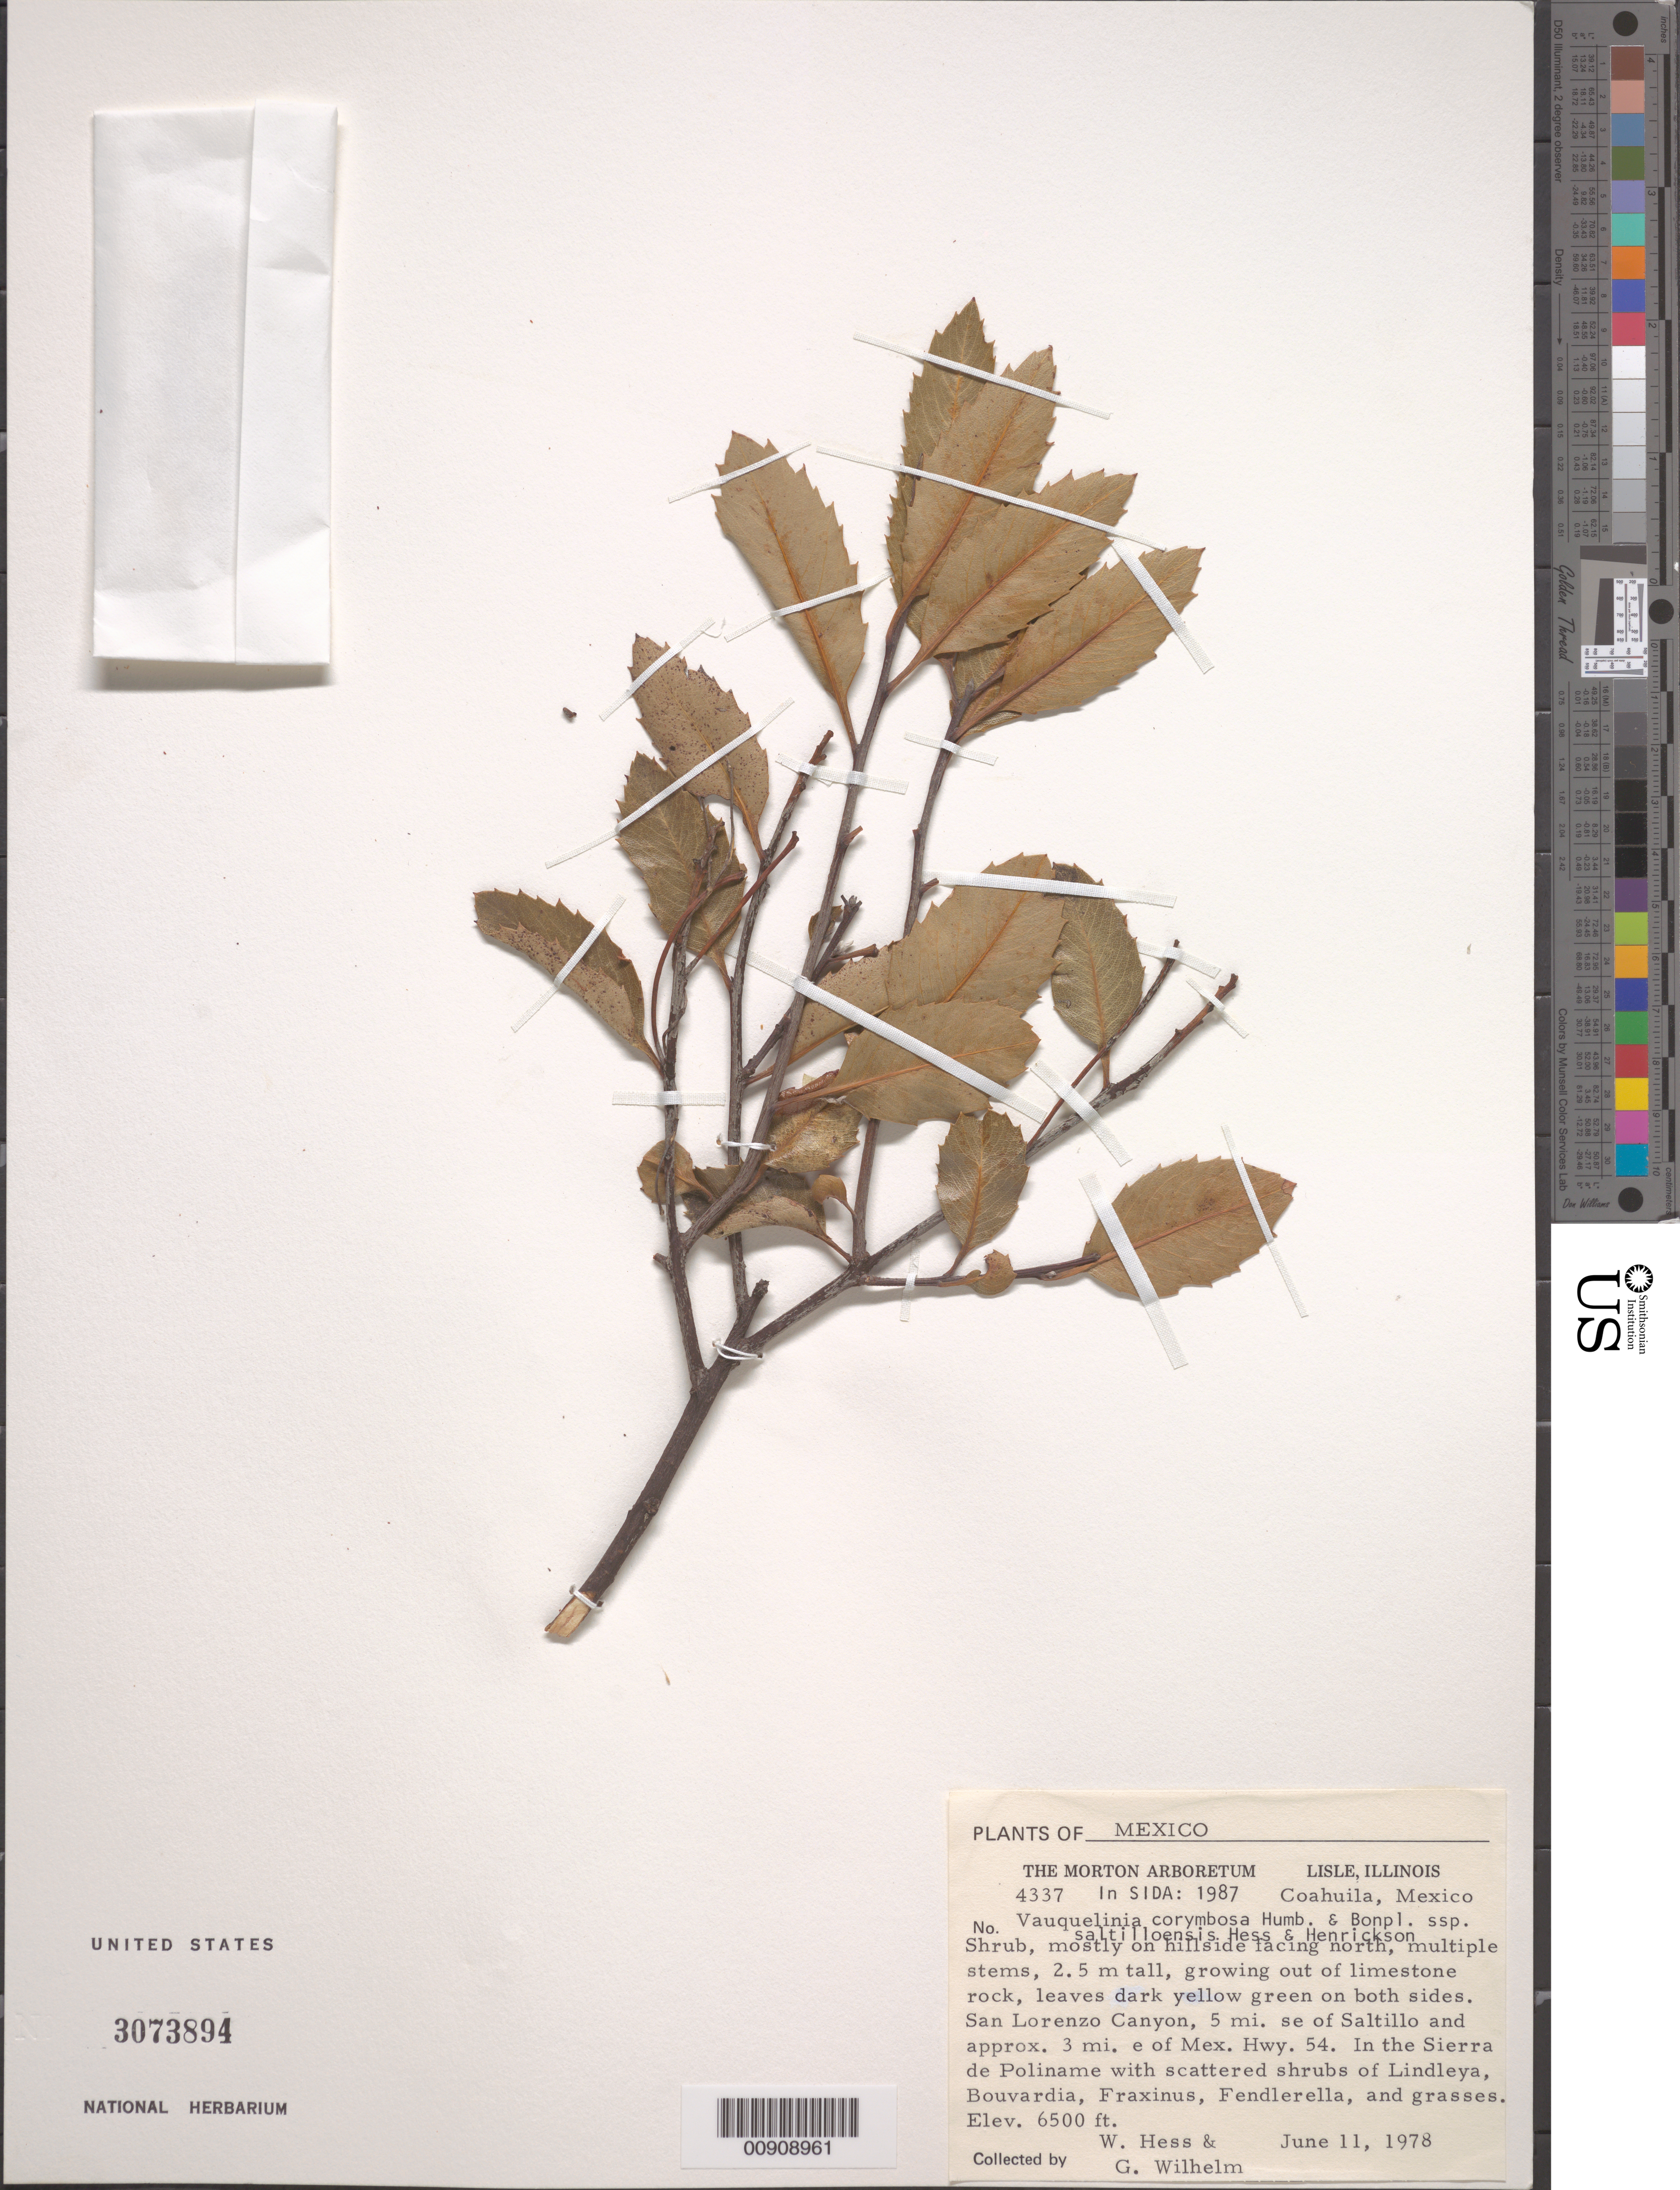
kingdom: Plantae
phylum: Tracheophyta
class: Magnoliopsida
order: Rosales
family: Rosaceae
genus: Vauquelinia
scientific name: Vauquelinia corymbosa subsp. saltilloensis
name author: W.J. Hess & Henrickson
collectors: W. Hess & G. Wilhelm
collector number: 4337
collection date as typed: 11 Jun 1978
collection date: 1978-06-11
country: Mexico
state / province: Coahuila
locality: San Lorenzo Canyon, 5 mi. SE of Saltillo and approx. 3 mi. E of Mex. Hwy. 54. In the Sierra de Poliname.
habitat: Growing out of limestone rock. Mostly on hillside facing north. With scattered shrubs of Lindleya, Bouvardia, Fraxinus, Fendlerella, and grasses.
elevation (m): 1981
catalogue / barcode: US 3073894